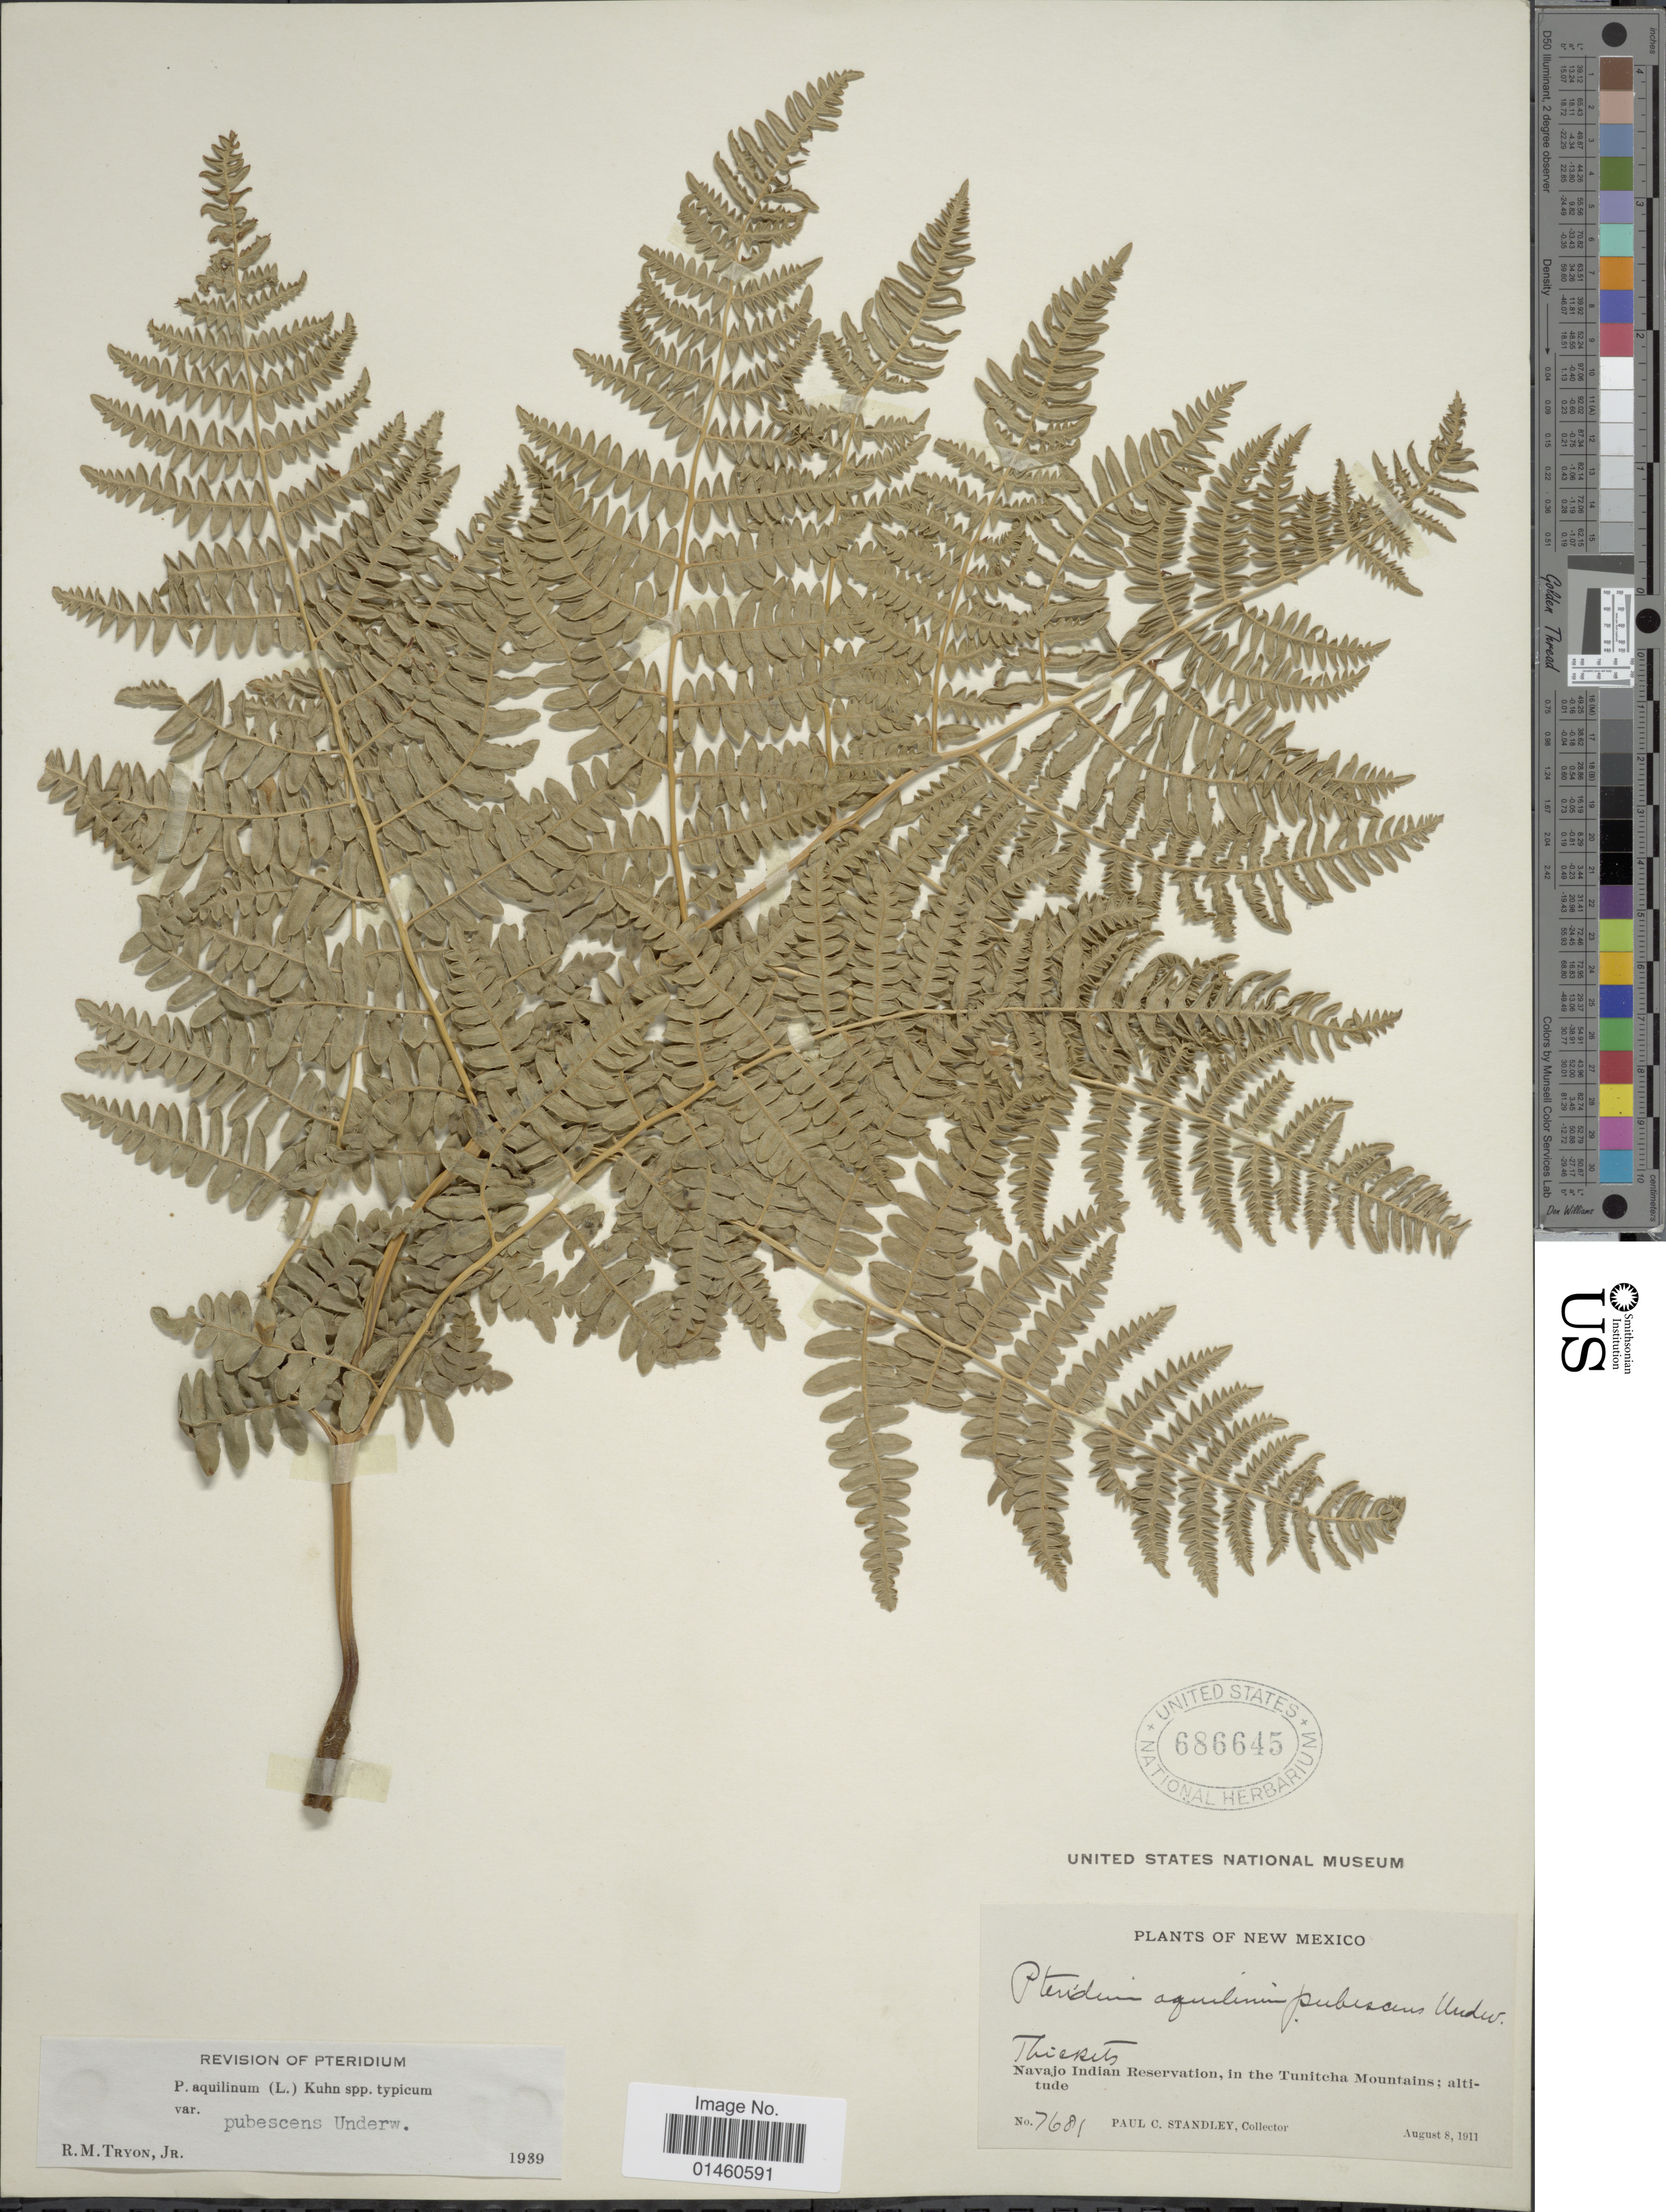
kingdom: Plantae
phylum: Tracheophyta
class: Polypodiopsida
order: Polypodiales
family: Dennstaedtiaceae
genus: Pteridium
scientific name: Pteridium pubescens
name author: (Underw.) Christenh.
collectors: P. C. Standley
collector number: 7681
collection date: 1911-08-08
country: United States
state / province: New Mexico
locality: Navajo Indian Reservation, in the Tunitcha Mountains.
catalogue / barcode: US 686645